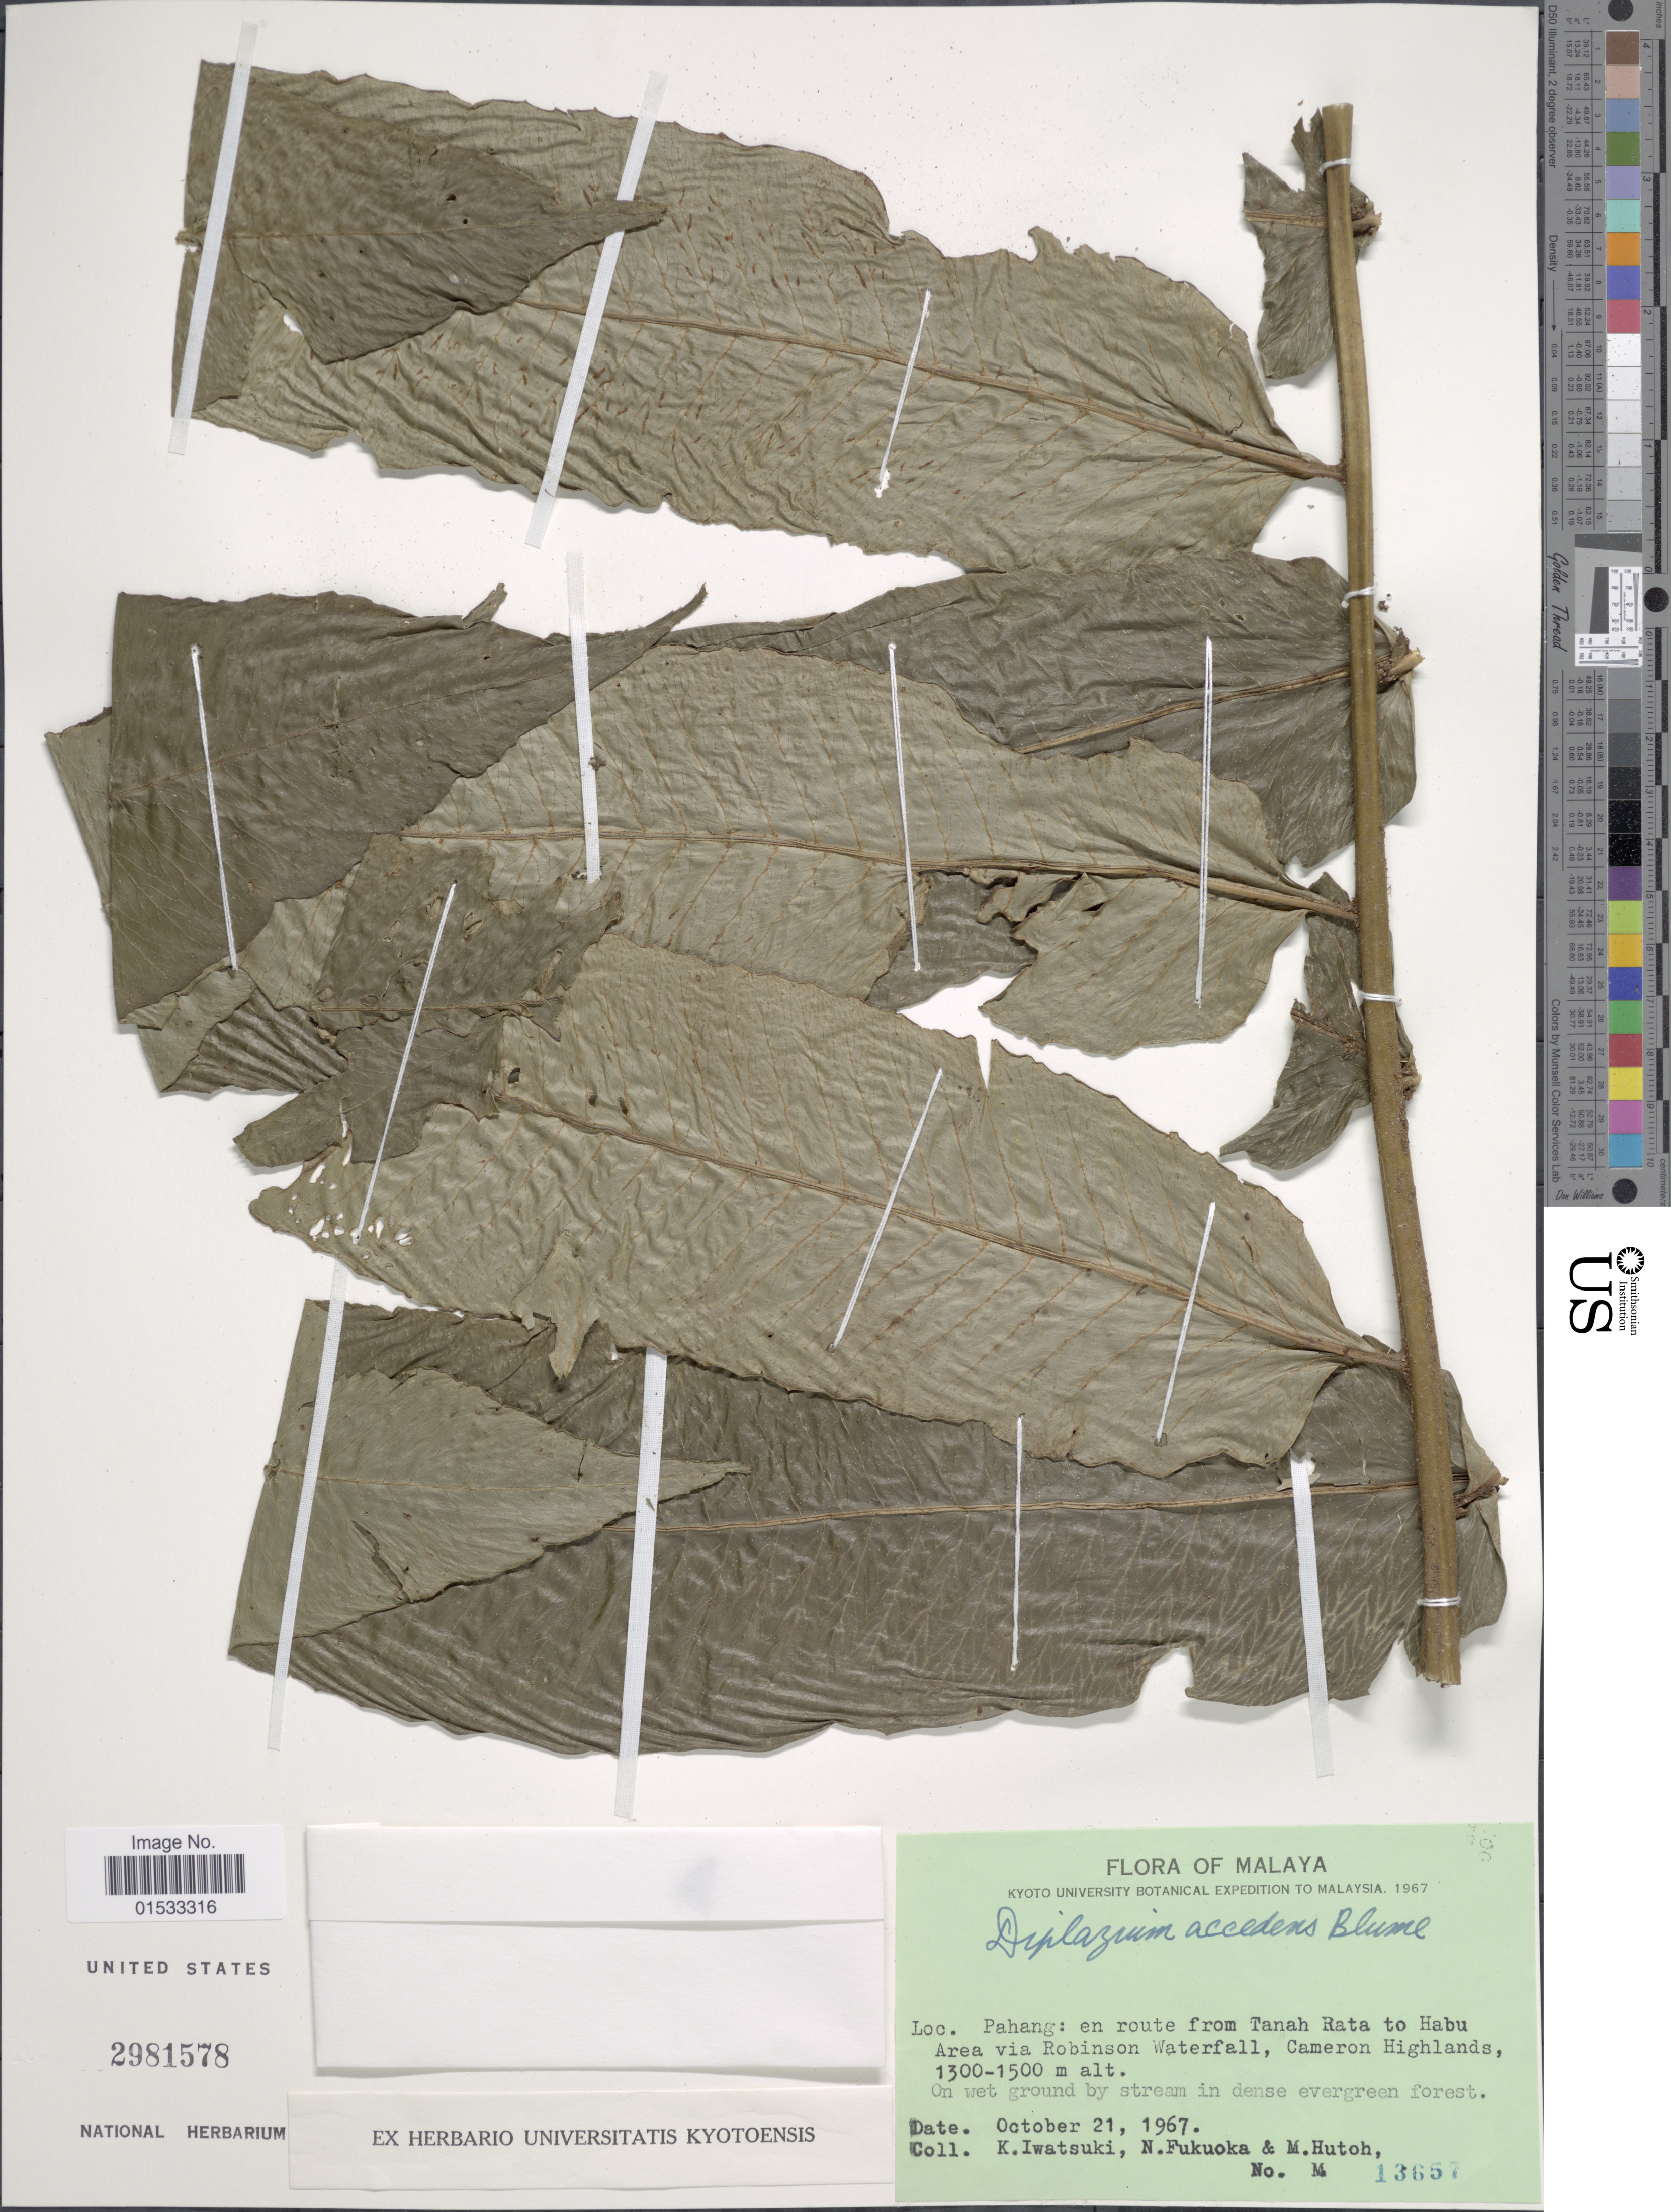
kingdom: Plantae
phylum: Tracheophyta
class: Polypodiopsida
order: Polypodiales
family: Athyriaceae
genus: Diplazium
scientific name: Diplazium accendens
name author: Blume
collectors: K. Iwatsuki, N. Fukuoka & M. Hutoh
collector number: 13657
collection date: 1967-10-21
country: Malaysia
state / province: Pahang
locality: Malaya, en route from Tanah Rata to Habu Area via Robinson Waterfall, Cameron Highlands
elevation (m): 1300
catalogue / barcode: US 2981578